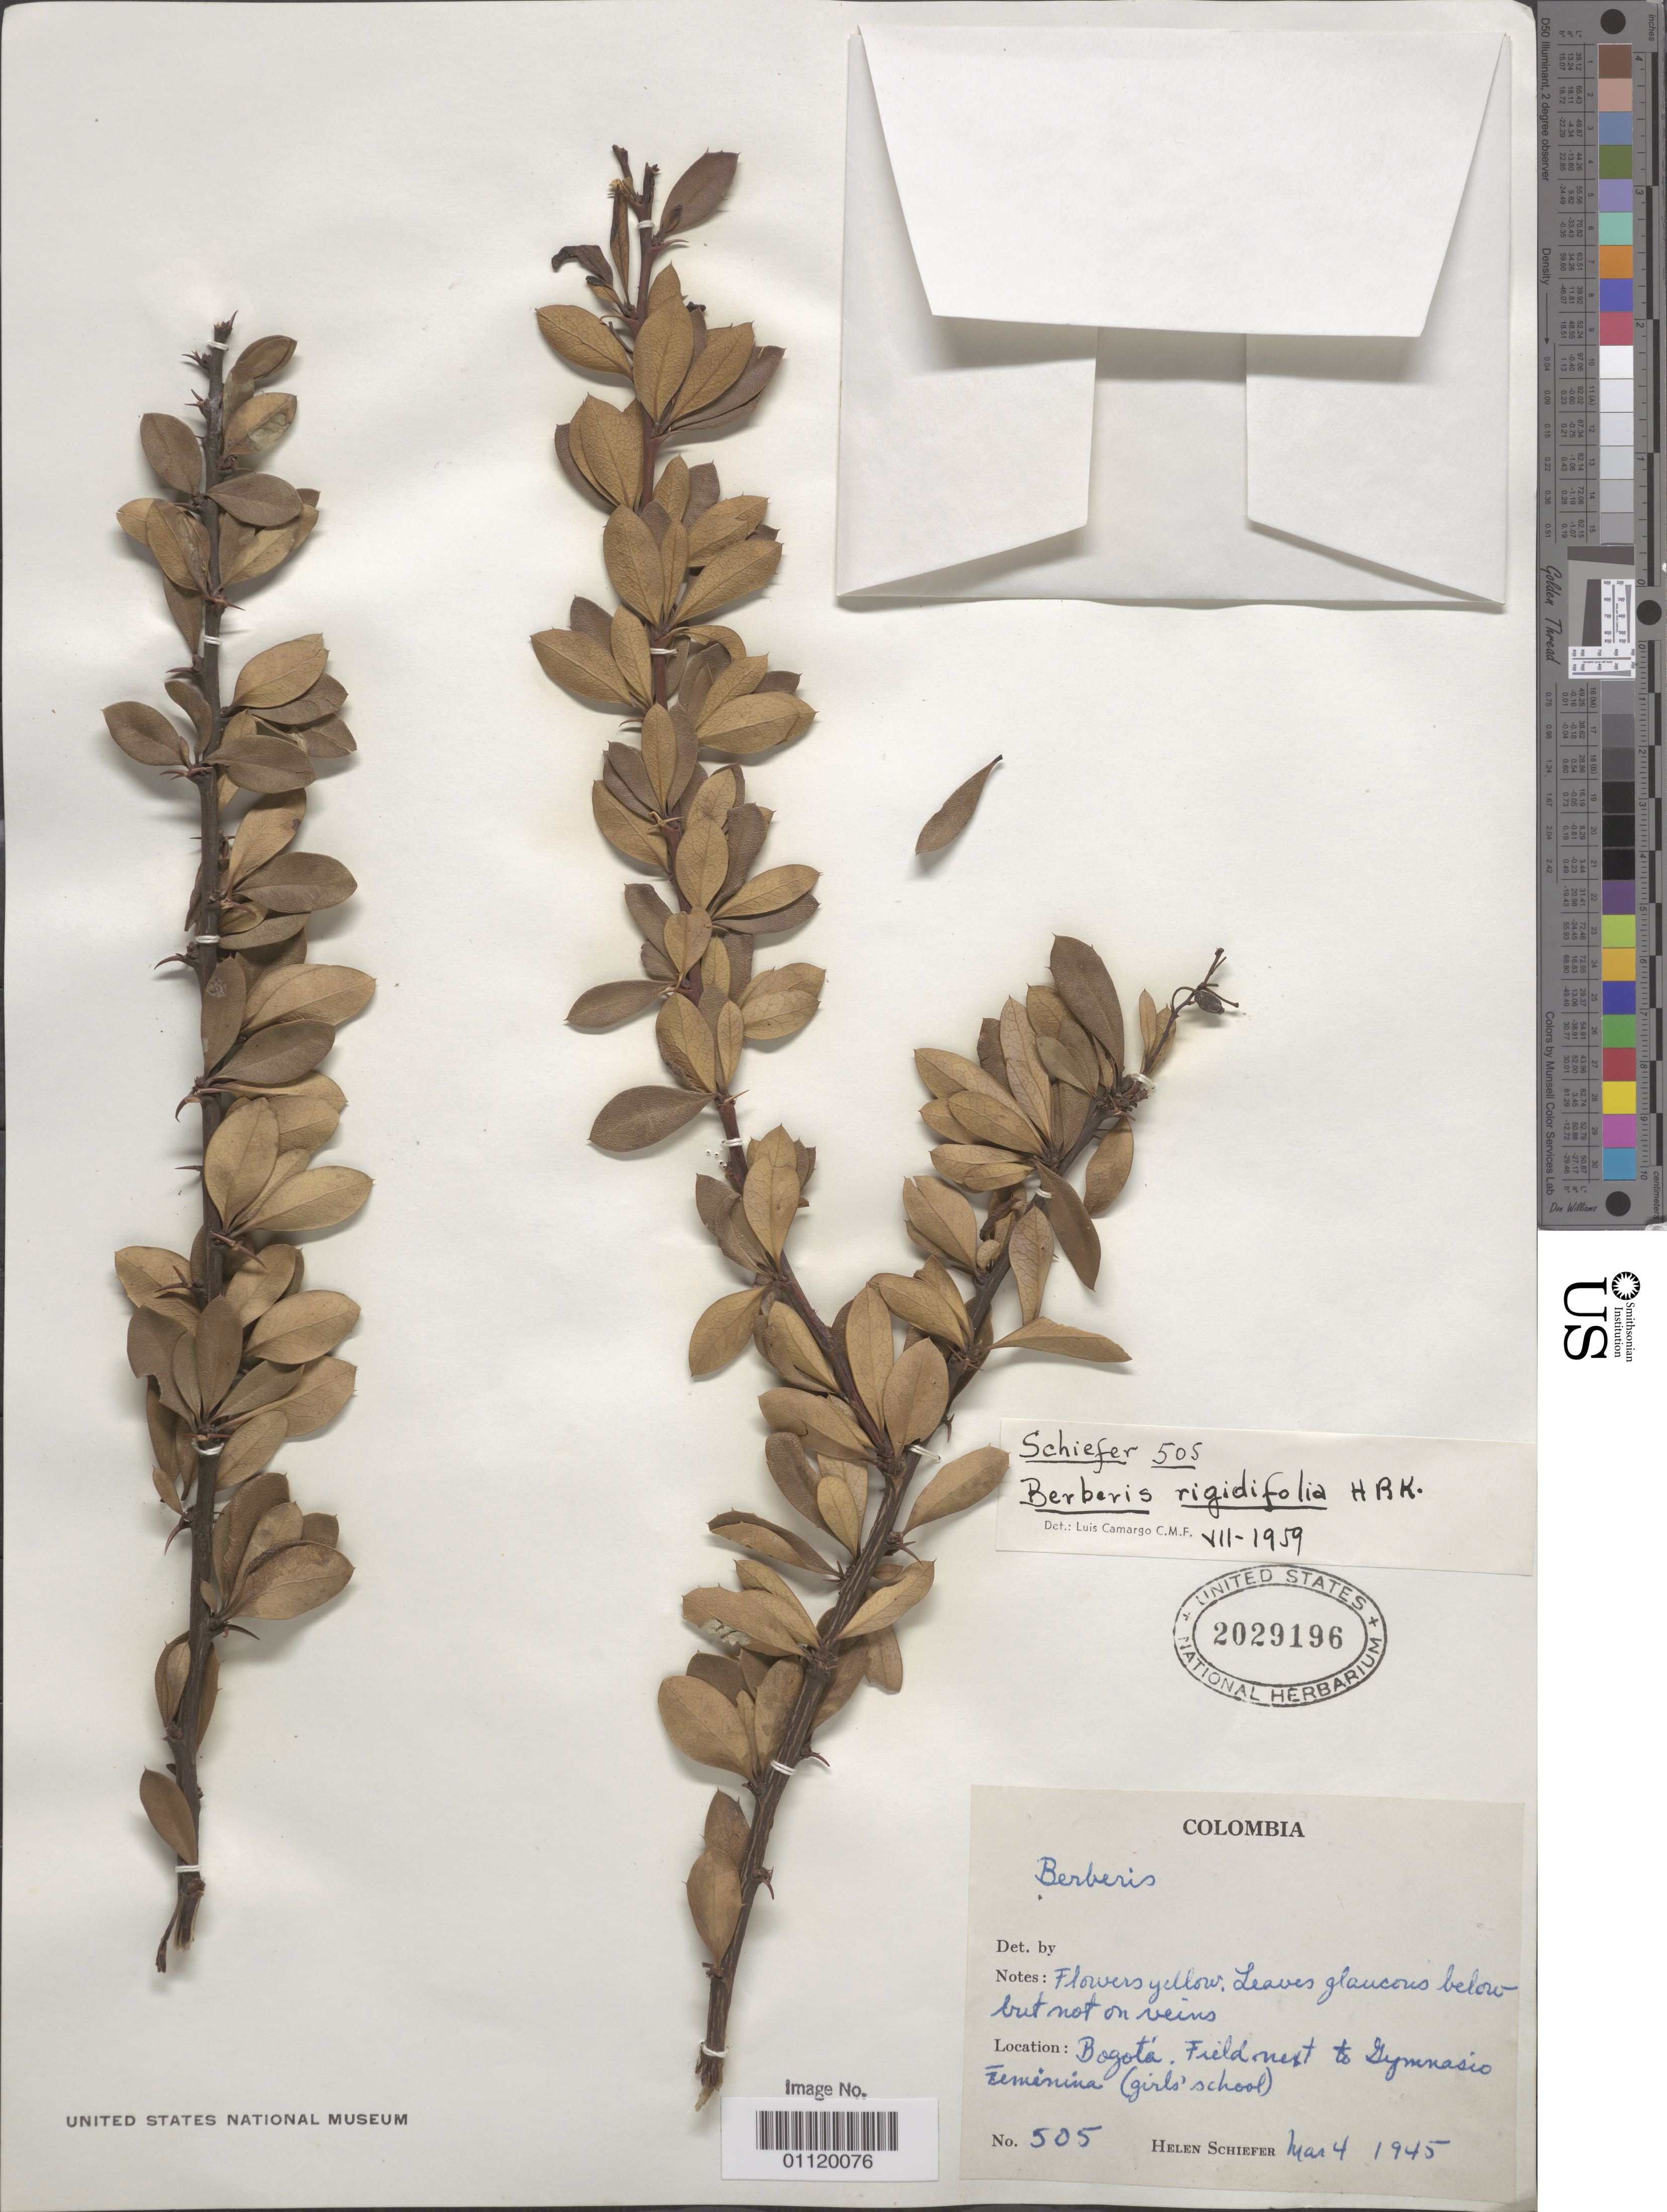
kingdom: Plantae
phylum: Tracheophyta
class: Magnoliopsida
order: Ranunculales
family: Berberidaceae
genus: Berberis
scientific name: Berberis rigidifolia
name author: Kunth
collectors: H. Schiefer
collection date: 1945-03-04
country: Colombia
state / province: Bogota D.C.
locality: Bogotá. Field next to Gymnasio Feminina (girl's school).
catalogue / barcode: US 2029196